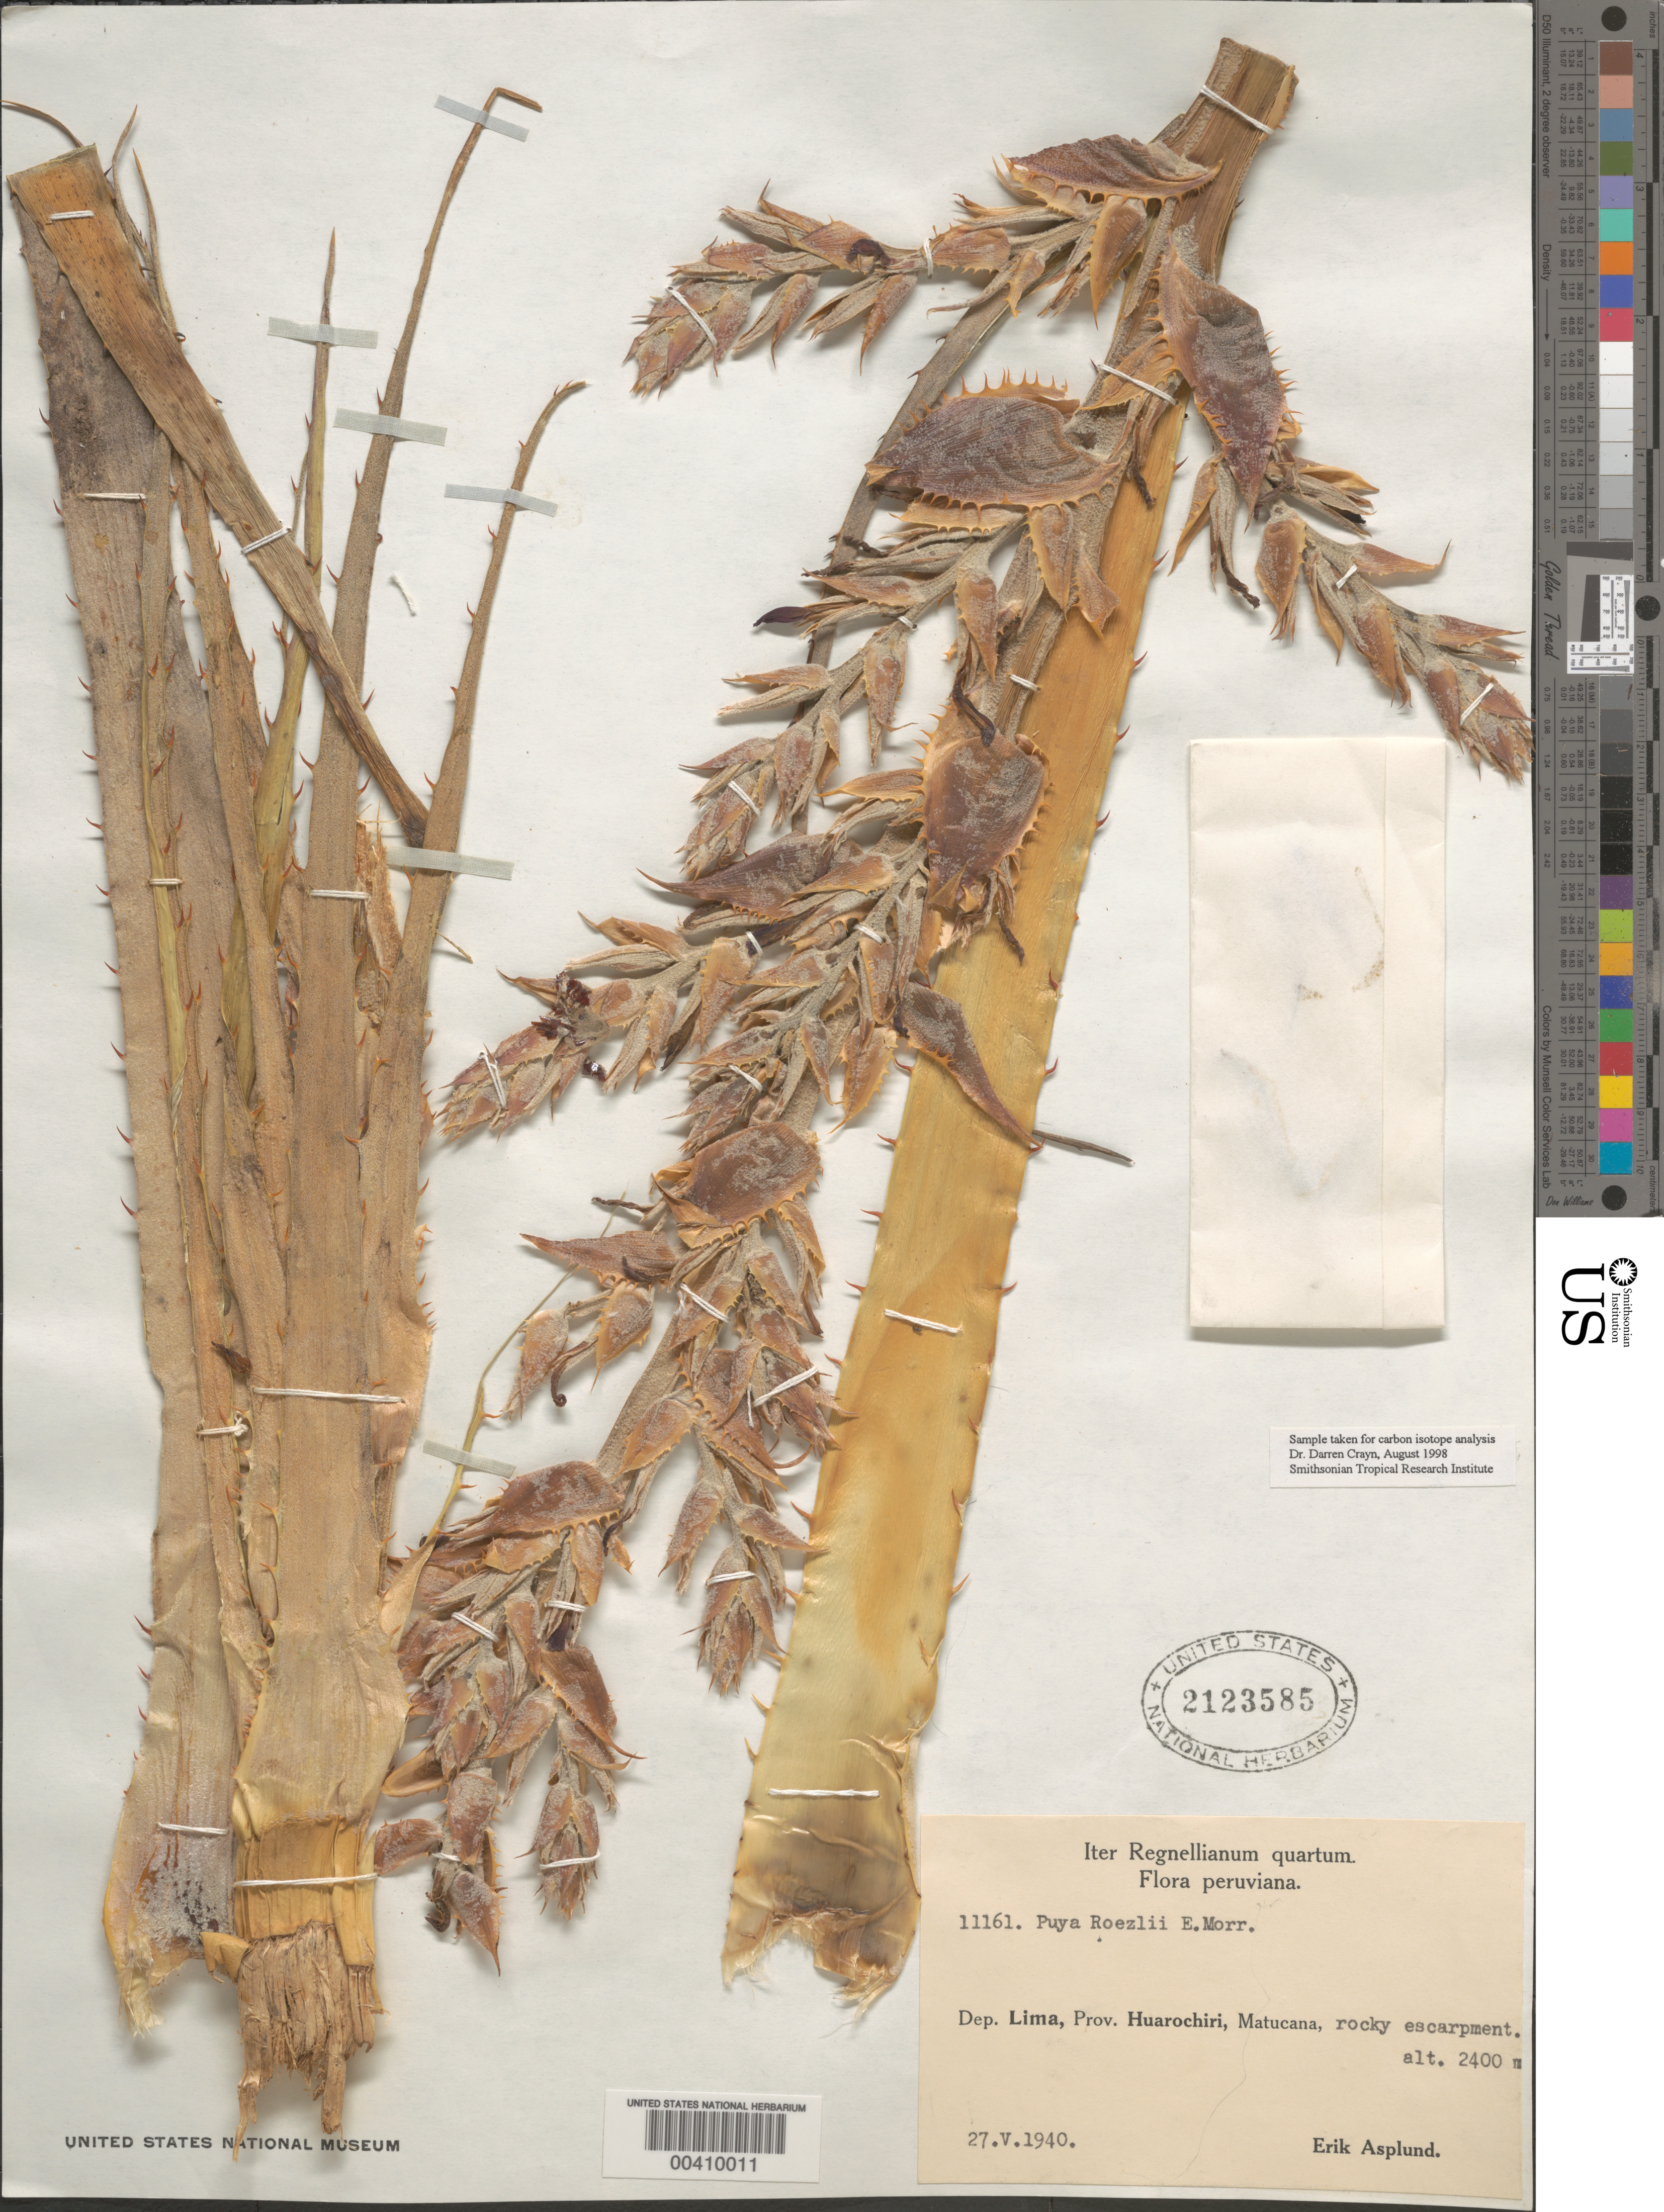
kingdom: Plantae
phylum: Tracheophyta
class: Liliopsida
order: Poales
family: Bromeliaceae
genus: Puya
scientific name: Puya roezlii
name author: É. Morren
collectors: E. Asplund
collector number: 11161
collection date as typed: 27 May 1940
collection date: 1940-05-27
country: Peru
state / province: Lima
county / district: Huarochirí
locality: Matucana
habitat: Rocky escarpment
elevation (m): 2400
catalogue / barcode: US 2123585